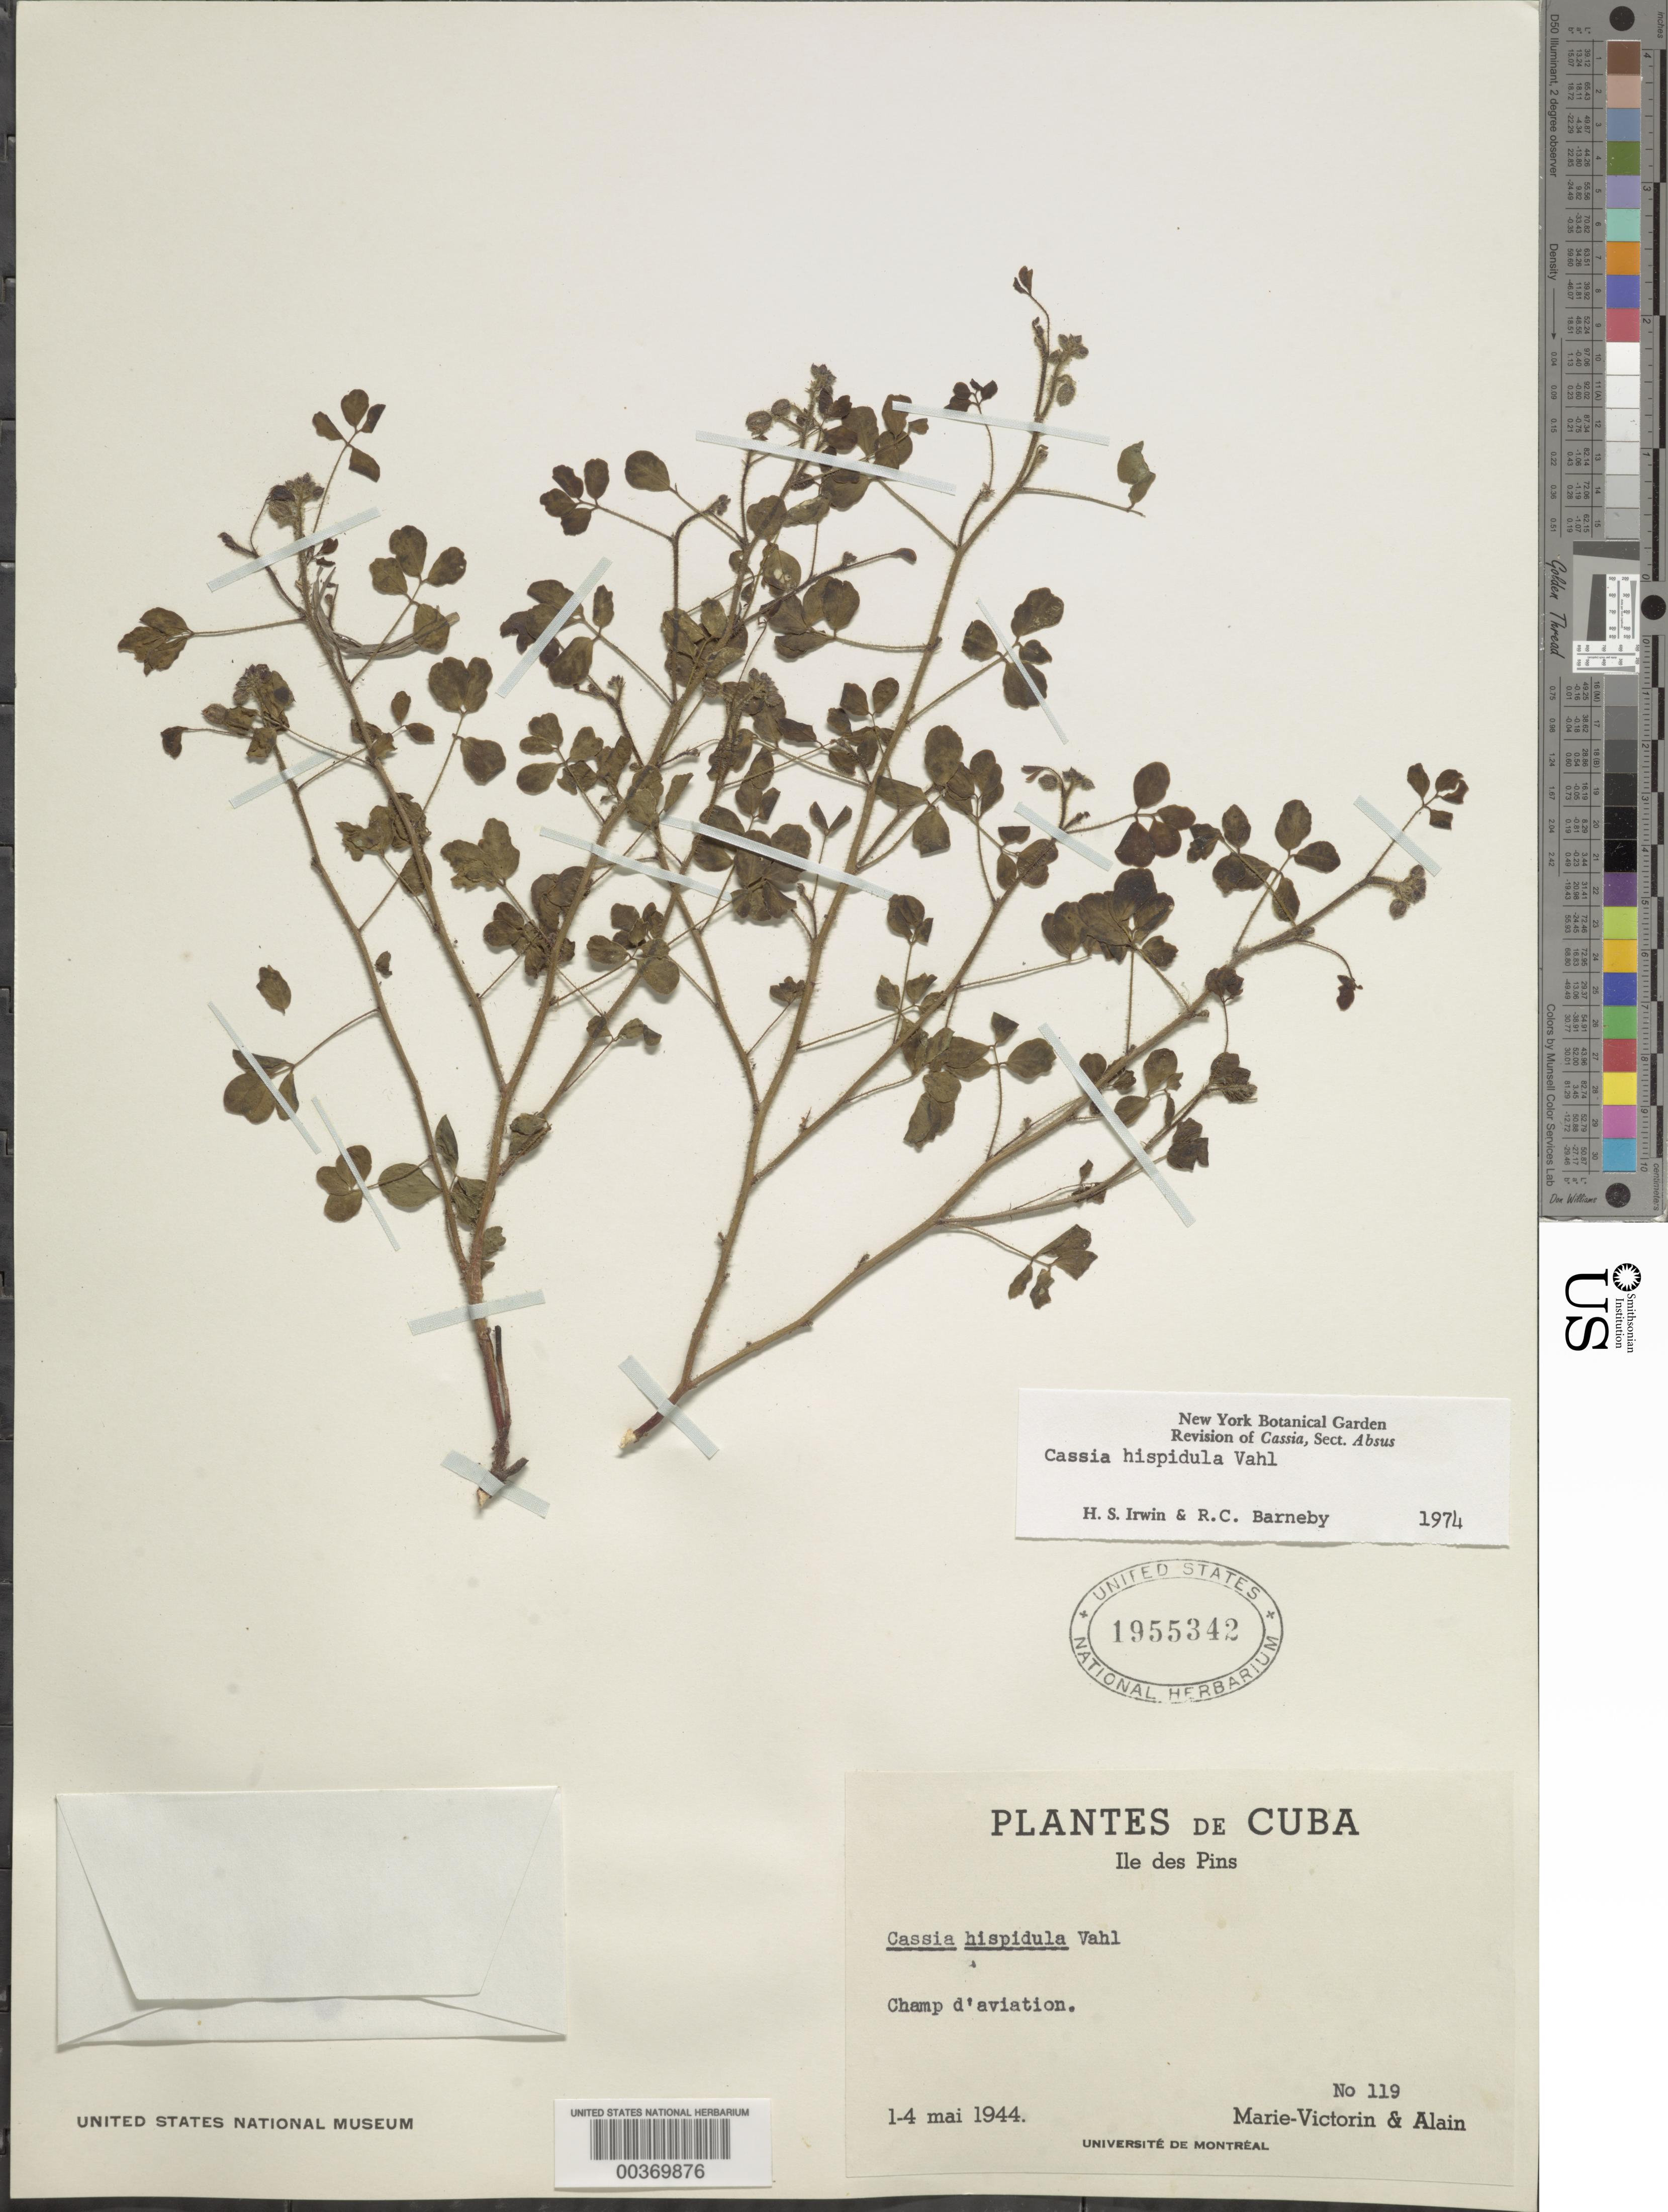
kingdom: Plantae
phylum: Tracheophyta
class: Magnoliopsida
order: Fabales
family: Fabaceae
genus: Chamaecrista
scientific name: Chamaecrista hispidula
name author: (Vahl) H.S. Irwin & Barneby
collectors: Fr. Marie-Victorin & A. H. Liogier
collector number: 119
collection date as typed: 01 May 1944 to 04 May 1944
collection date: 1944-05-01/1944-05-04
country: Cuba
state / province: Isla de La Juventud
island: Isla de La Juventud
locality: Champ d'aviation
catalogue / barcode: US 1955342